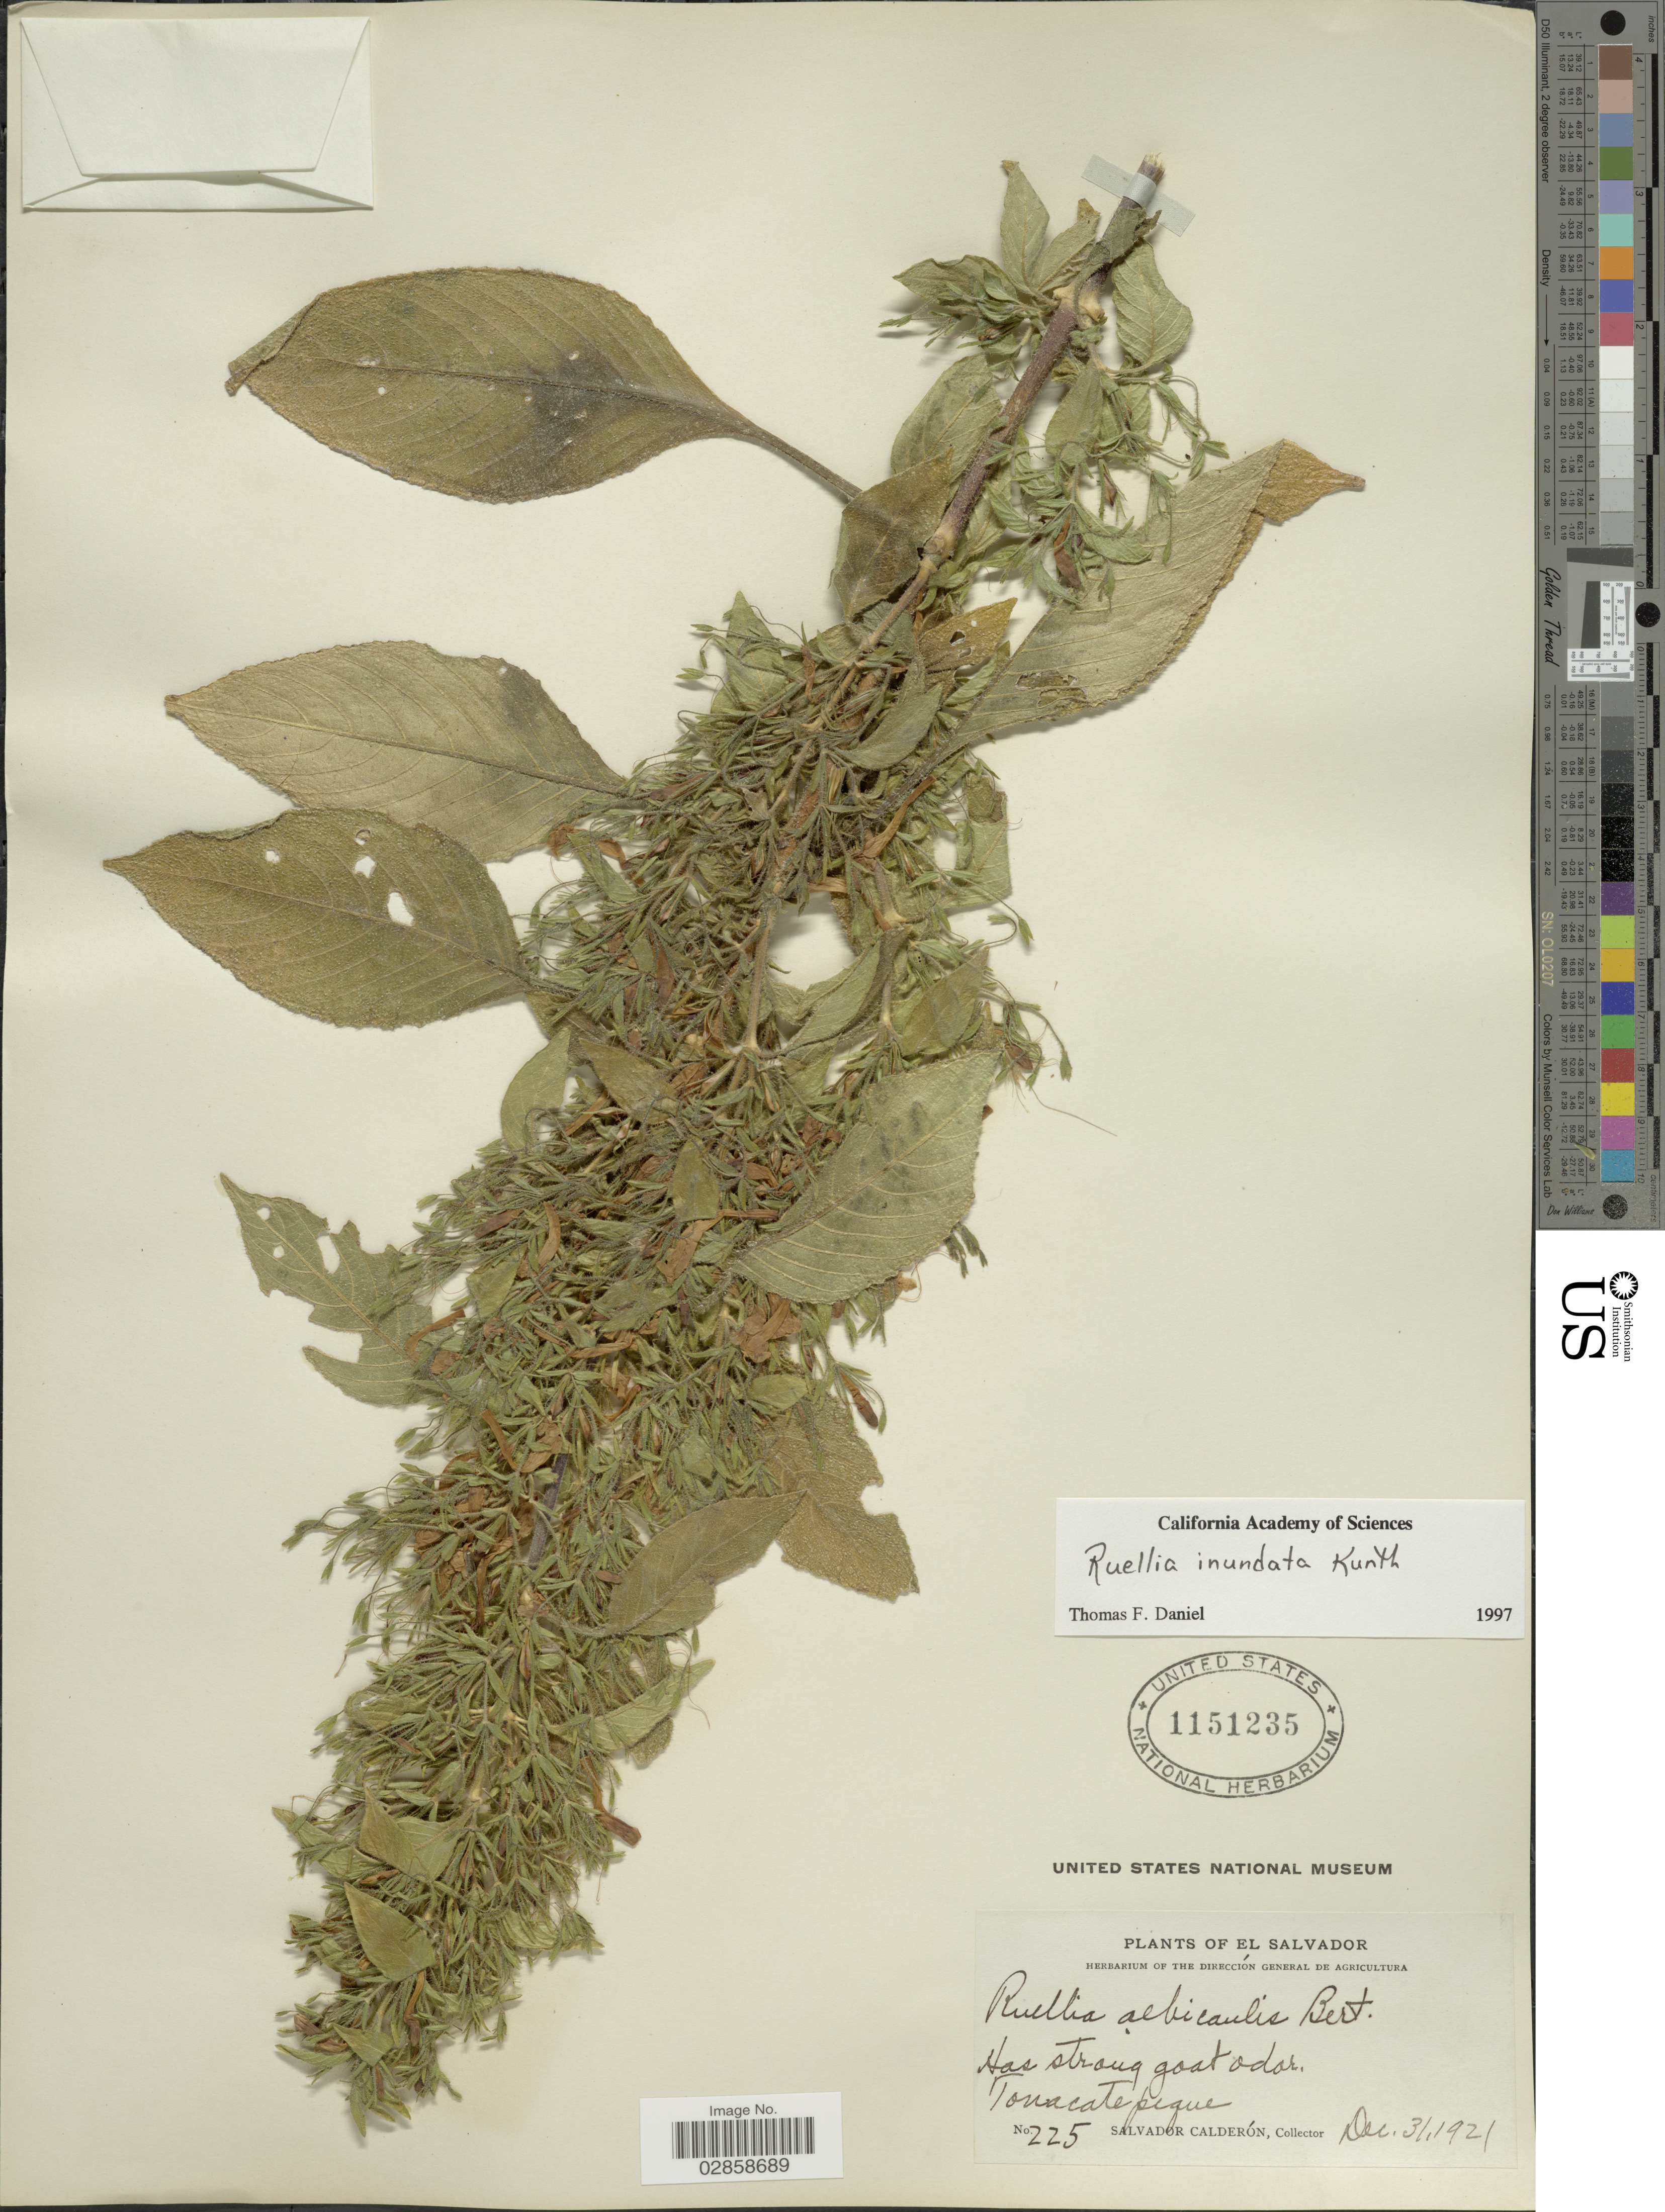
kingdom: Plantae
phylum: Tracheophyta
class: Magnoliopsida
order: Lamiales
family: Acanthaceae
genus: Ruellia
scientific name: Ruellia inundata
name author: Kunth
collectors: S. Calderón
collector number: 225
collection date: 1921-12-31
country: El Salvador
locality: Tonacatepeque.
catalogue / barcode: US 1151235